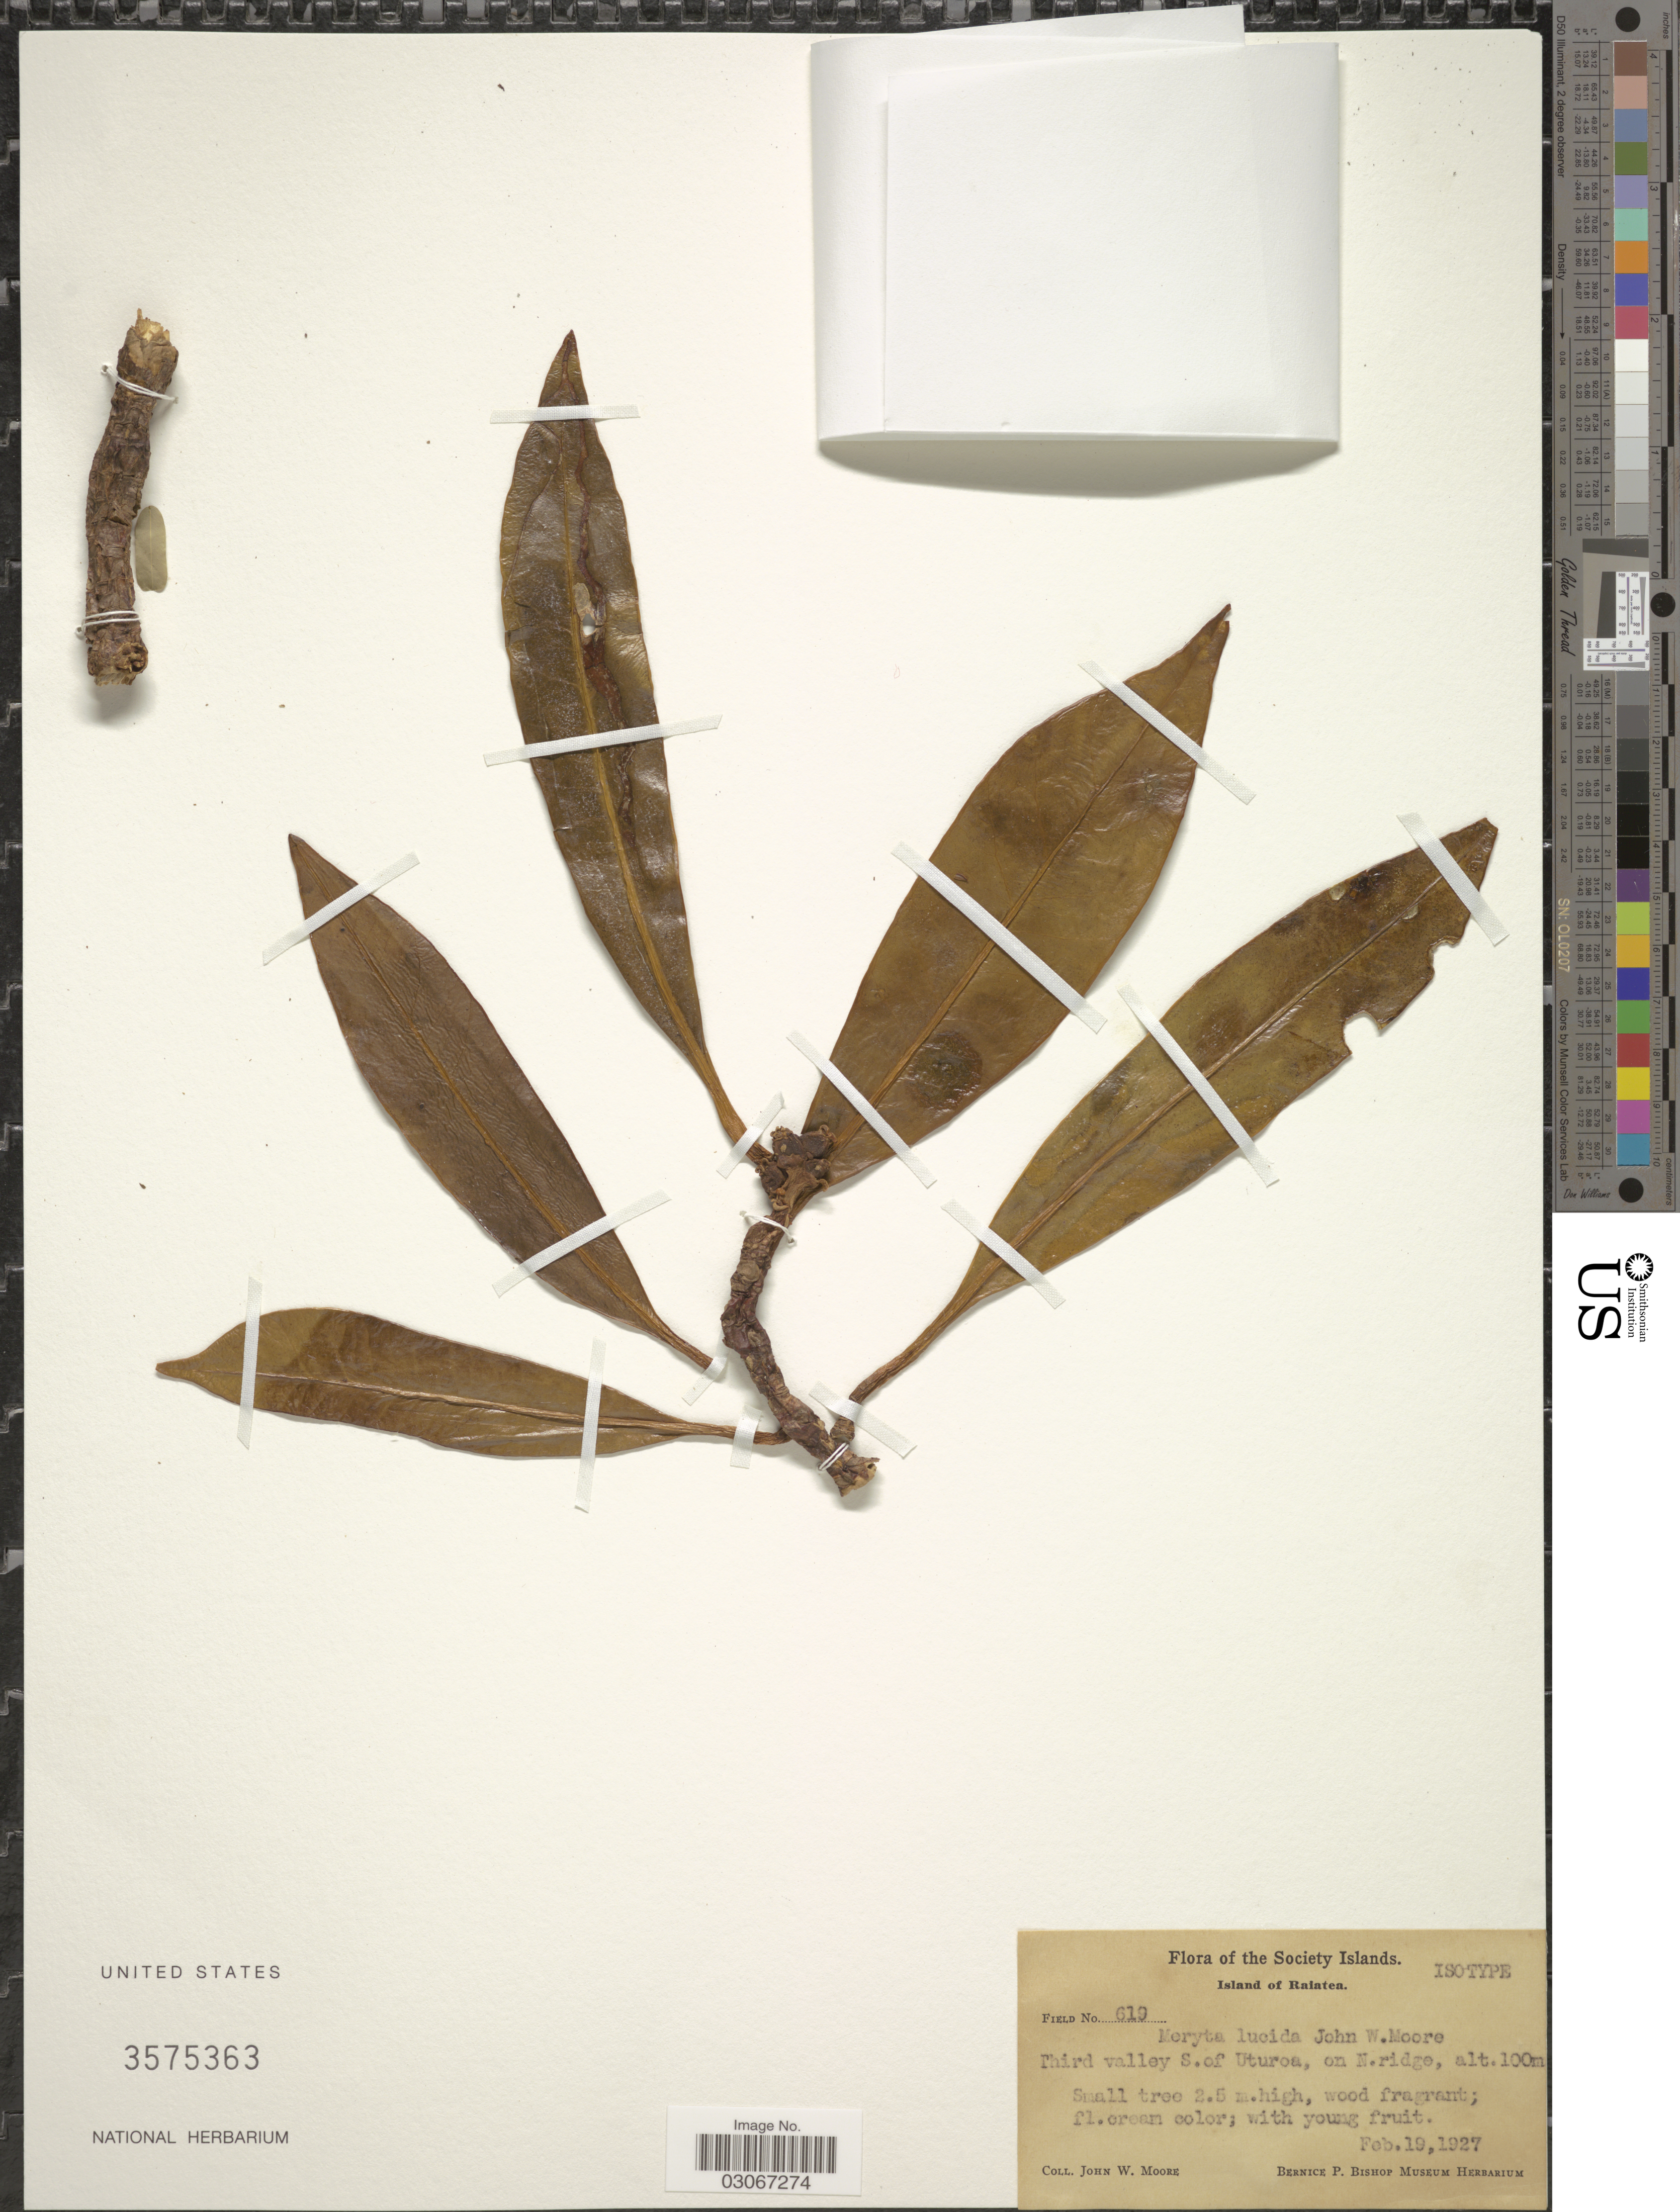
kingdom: Plantae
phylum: Tracheophyta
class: Magnoliopsida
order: Apiales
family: Araliaceae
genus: Meryta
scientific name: Meryta lucida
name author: J.W. Moore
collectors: J. Moore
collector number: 619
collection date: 1927-02-19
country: French Polynesia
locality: The Society Islands, Island of Raiatea, Third valley S. of Uturoa, on N. ridge.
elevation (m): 100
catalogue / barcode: US 3575363